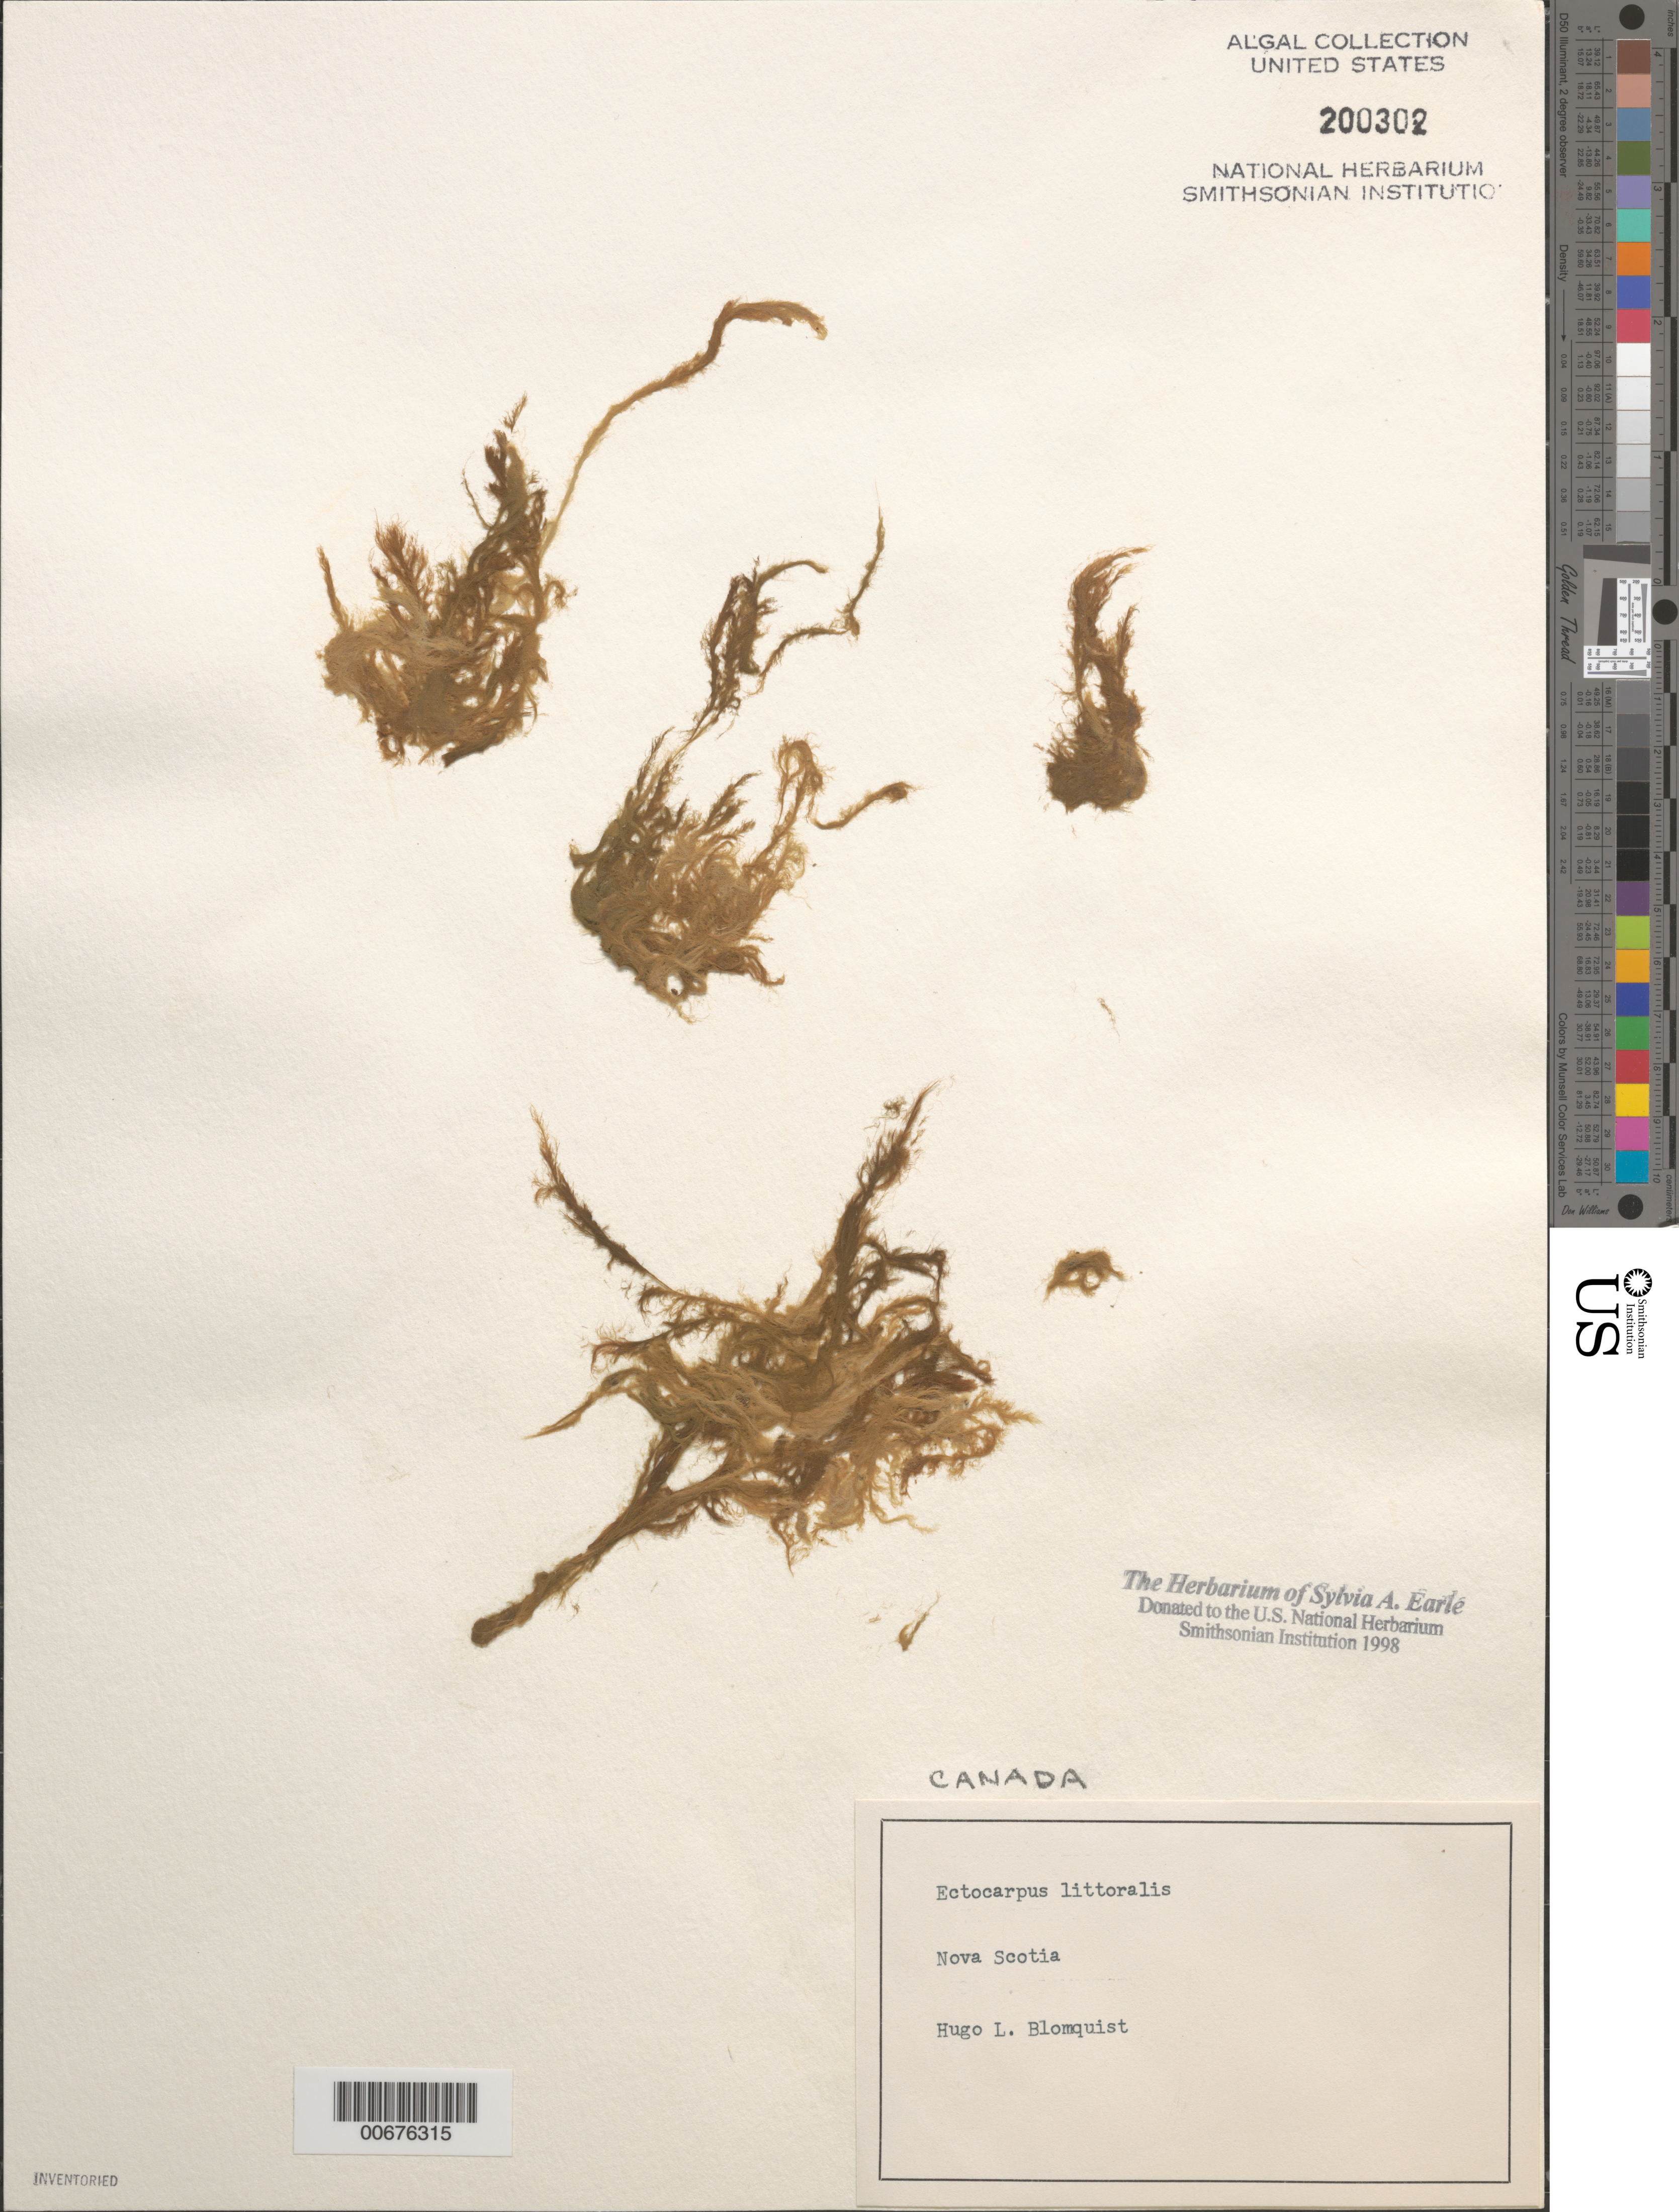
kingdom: Chromista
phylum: Ochrophyta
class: Phaeophyceae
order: Ectocarpales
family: Acinetosporaceae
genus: Pylaiella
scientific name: Pylaiella littoralis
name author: (L.) Kjellman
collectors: H. Blomquist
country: Canada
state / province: Nova Scotia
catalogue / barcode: US 200302